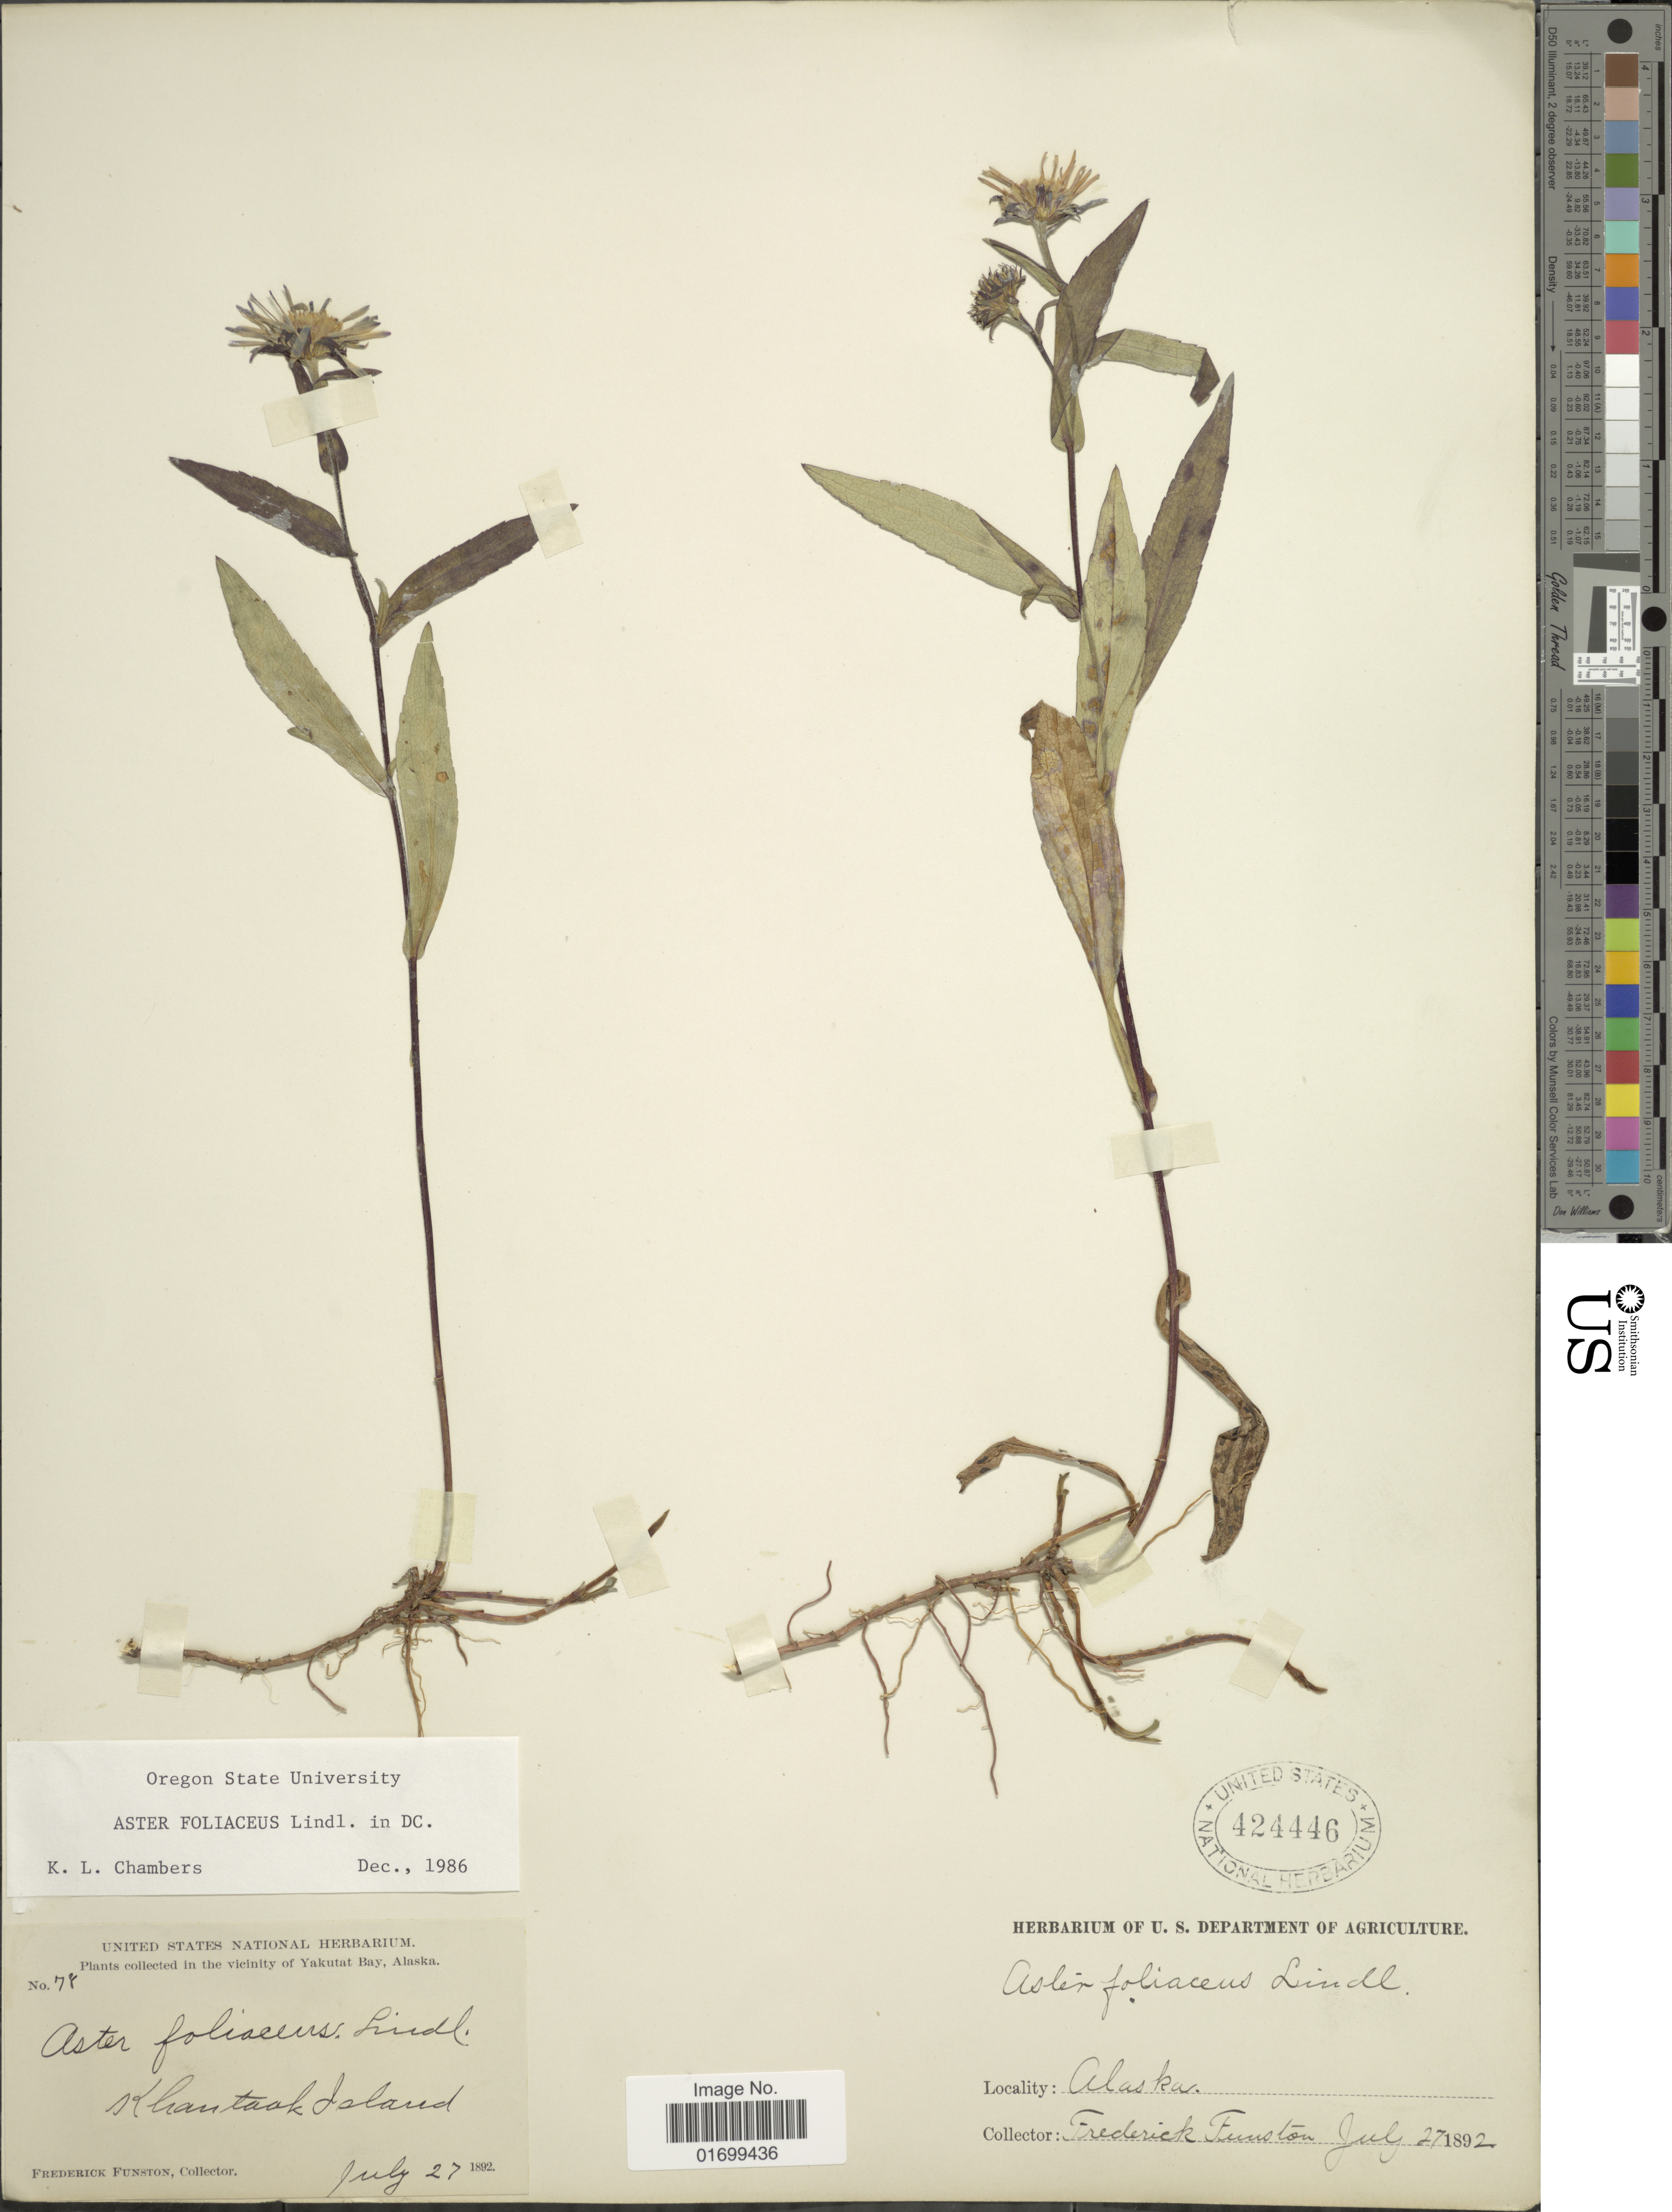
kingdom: Plantae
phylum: Tracheophyta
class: Magnoliopsida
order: Asterales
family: Asteraceae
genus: Symphyotrichum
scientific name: Symphyotrichum foliaceum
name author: (Lindl. ex DC.) G.L. Nesom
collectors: F. Funston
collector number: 78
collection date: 1892-07-27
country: United States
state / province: Alaska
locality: In the vicinity of Yakuta Bay, Khantaak Island.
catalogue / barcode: US 424446